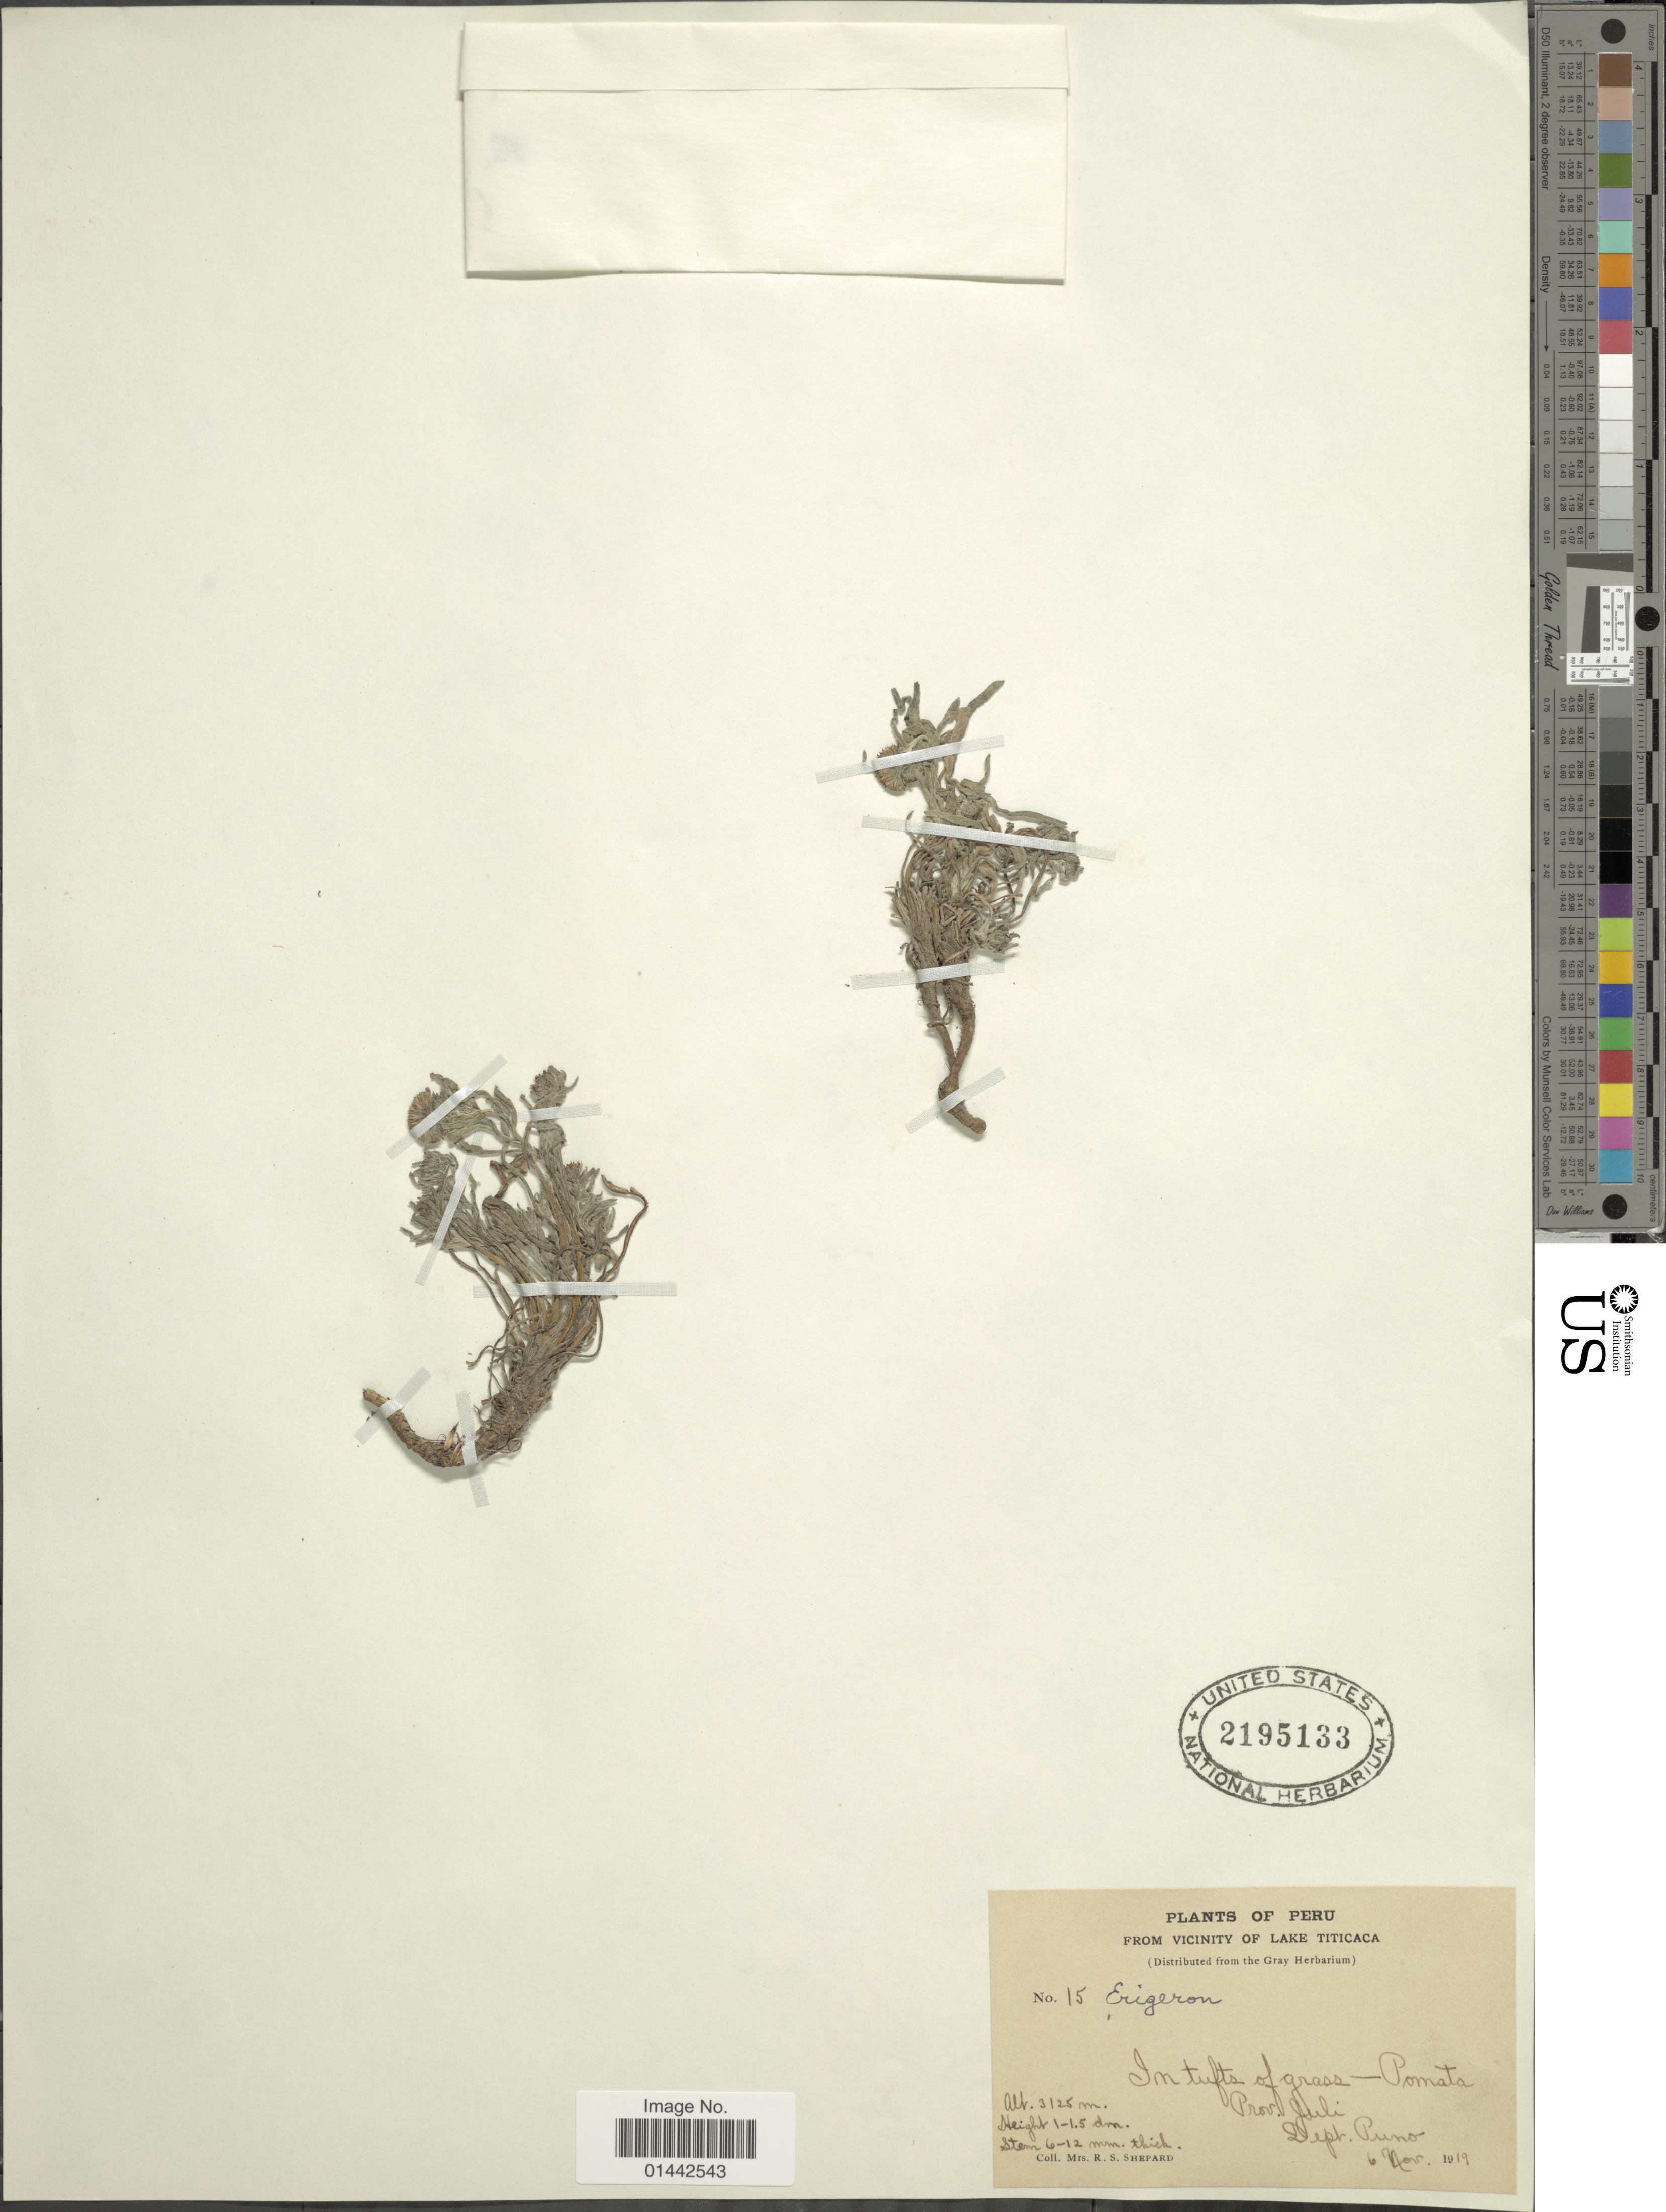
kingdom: Plantae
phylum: Tracheophyta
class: Magnoliopsida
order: Asterales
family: Asteraceae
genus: Erigeron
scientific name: Erigeron sp.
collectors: R. Shepard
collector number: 15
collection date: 1919-11-06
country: Peru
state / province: Puno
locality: In tuffs of grass- Pomata, vicinity of Lake Titicaca, Prov. Juli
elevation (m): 3125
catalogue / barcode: US 2195133